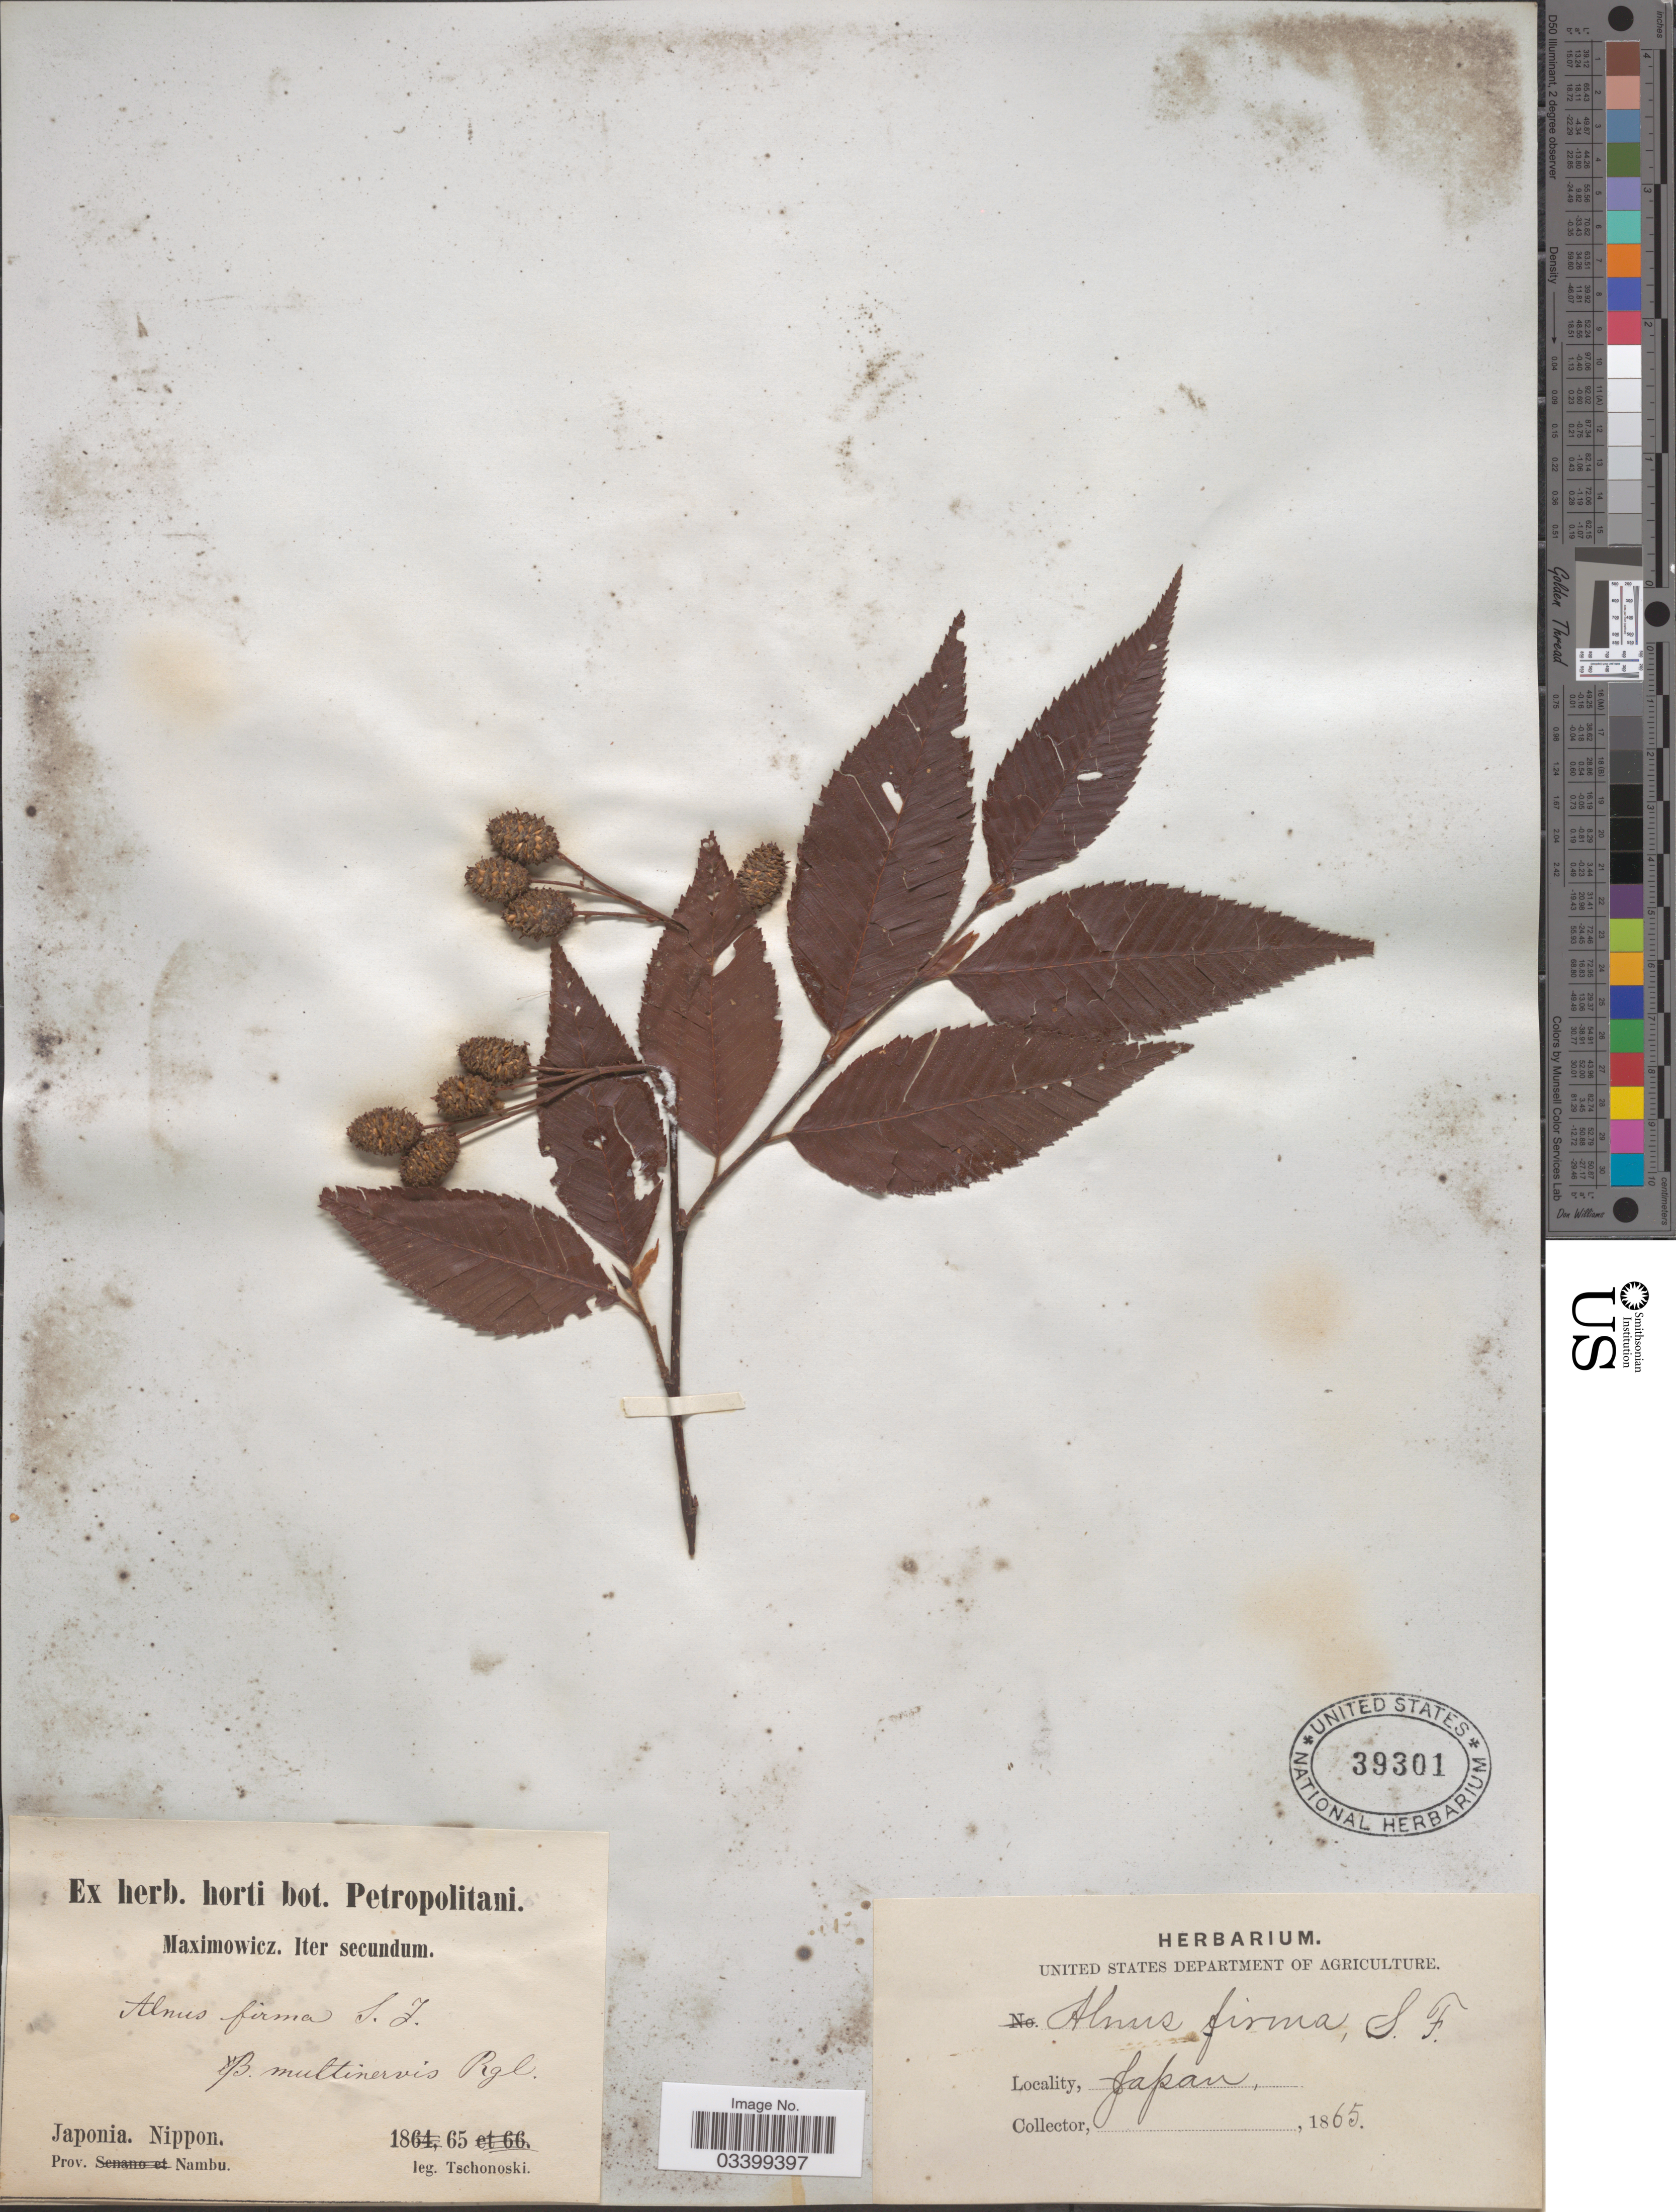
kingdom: Plantae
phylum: Tracheophyta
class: Magnoliopsida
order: Fagales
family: Betulaceae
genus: Alnus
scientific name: Alnus firma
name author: Siebold & Zucc.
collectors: -. Tschonoski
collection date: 1865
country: Japan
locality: Nippon. Prov. Nambu.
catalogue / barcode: US 39301